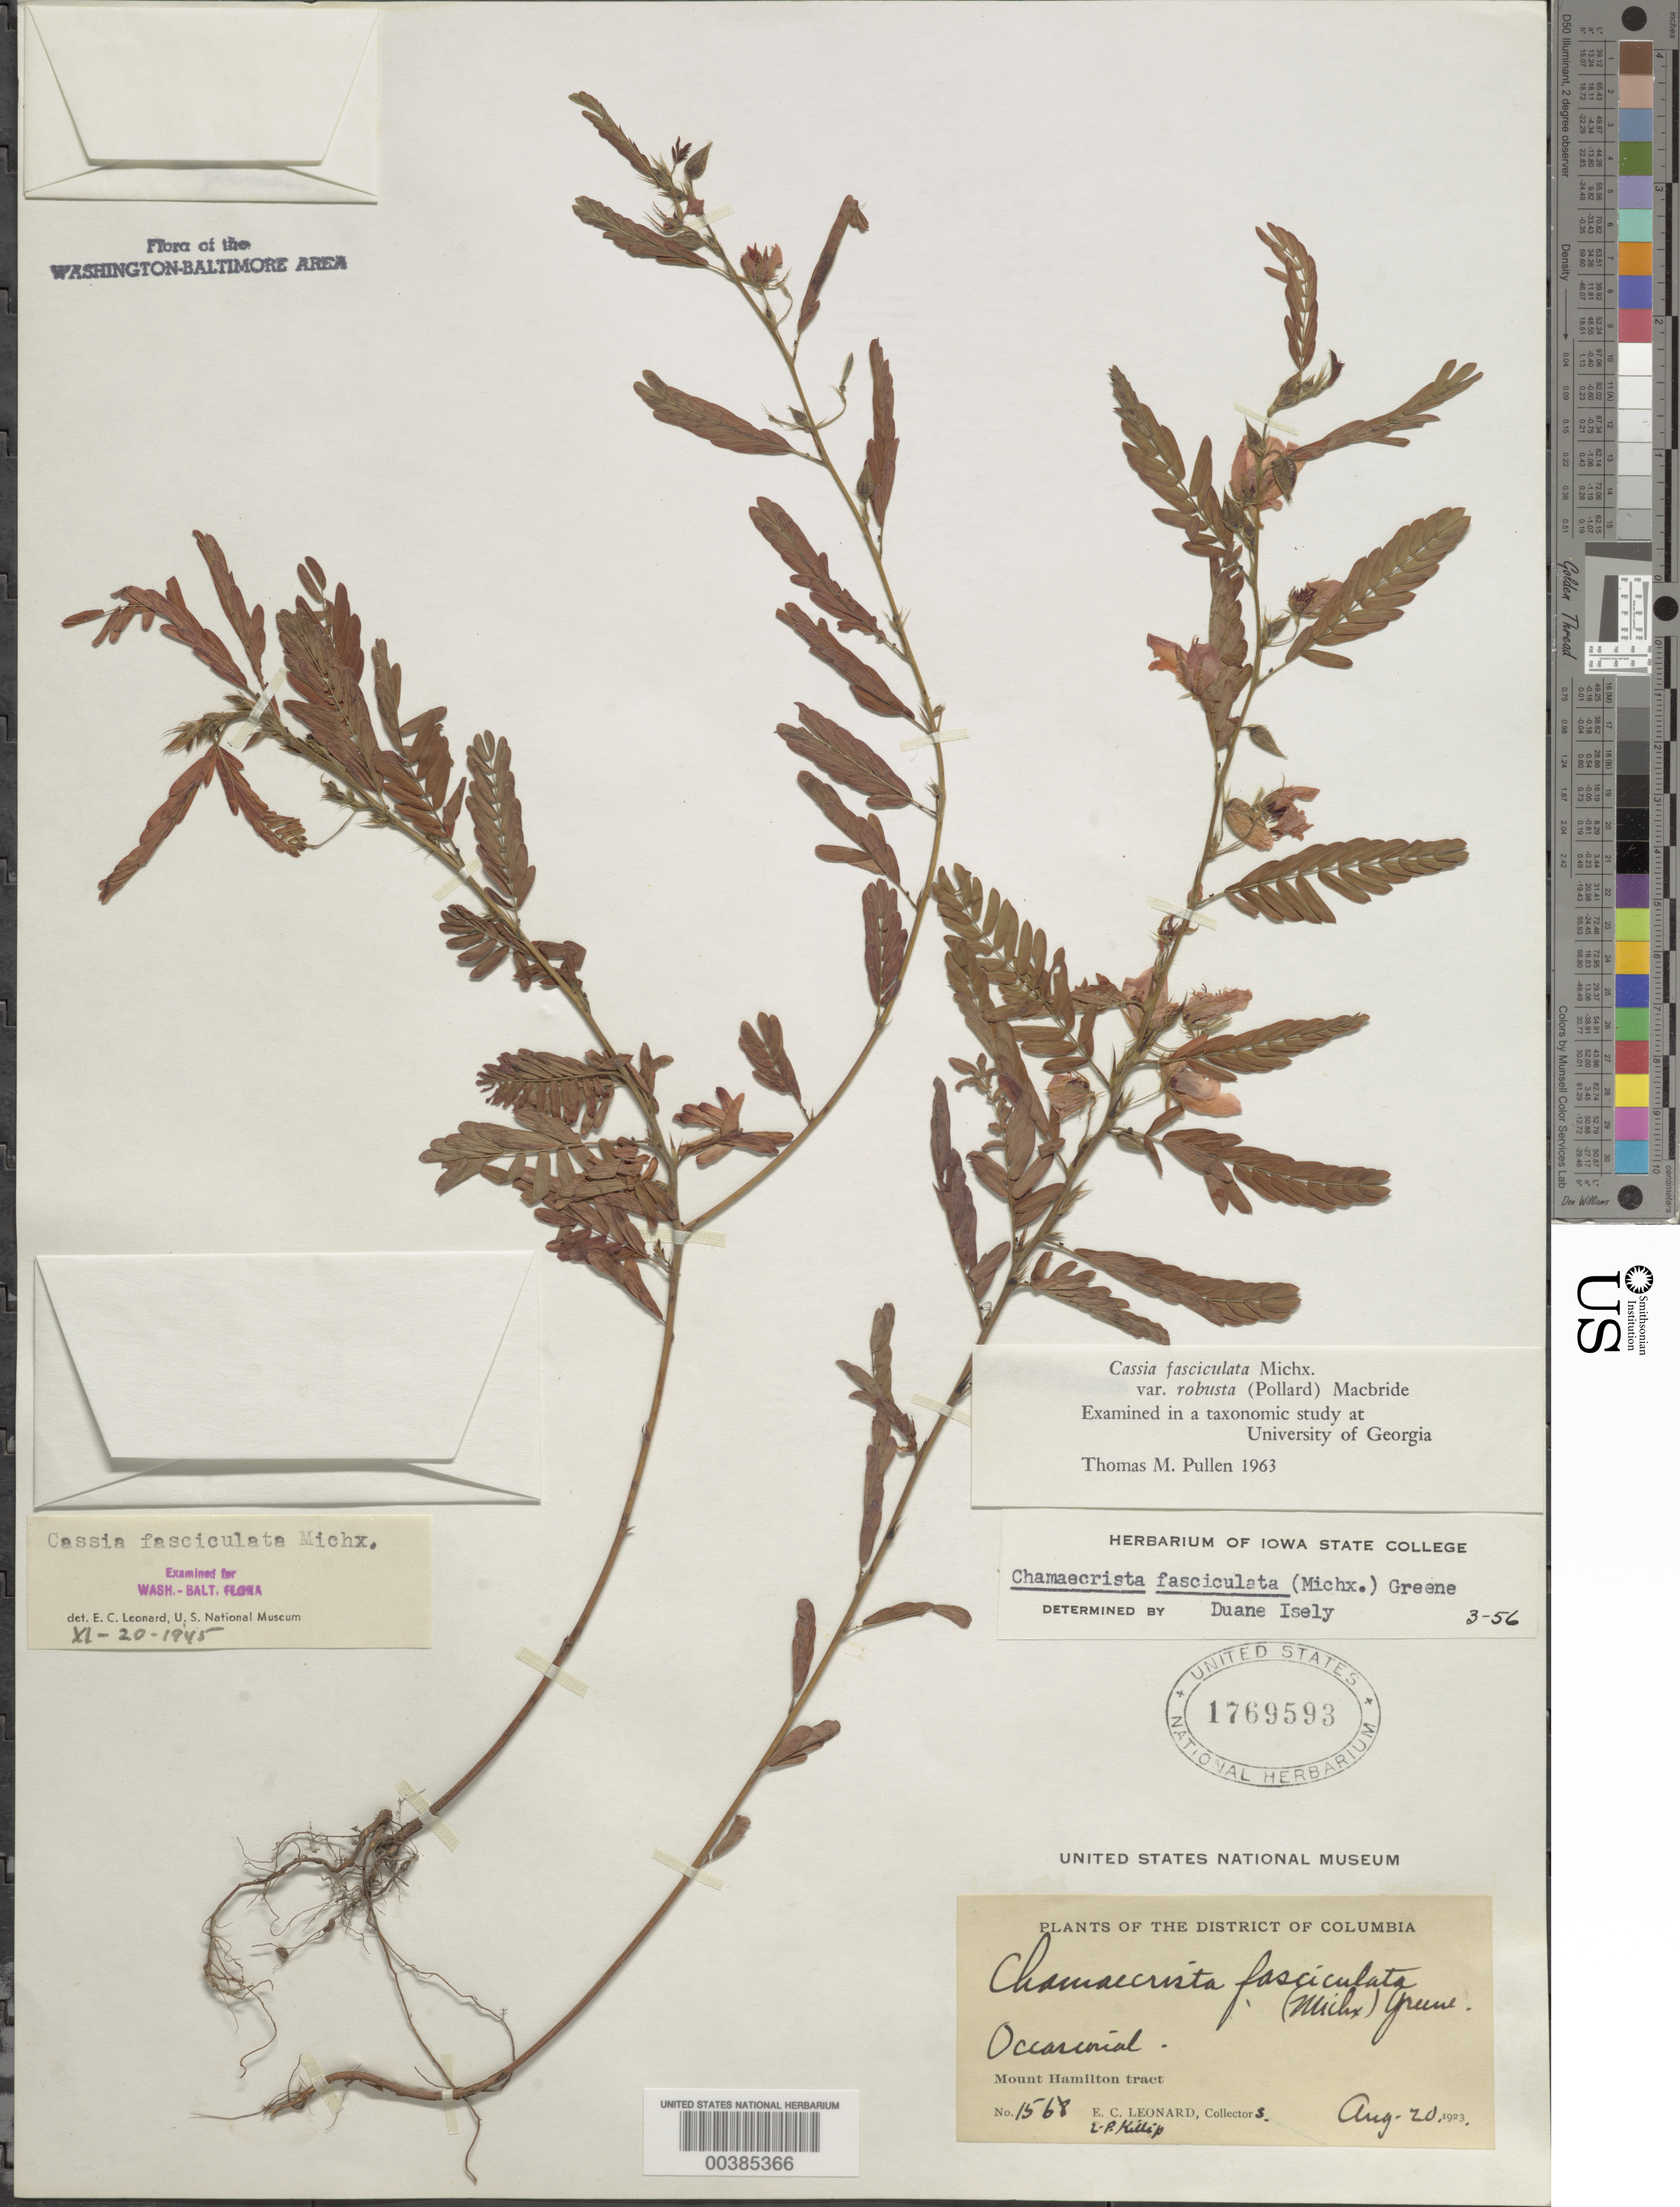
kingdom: Plantae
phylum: Tracheophyta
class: Magnoliopsida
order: Fabales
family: Fabaceae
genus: Chamaecrista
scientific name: Chamaecrista fasciculata var. robusta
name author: (Pollard) Moldenke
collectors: E. C. Leonard & E. P. Killip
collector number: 1568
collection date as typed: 20 Aug 1923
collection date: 1923-08-20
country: United States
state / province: District of Columbia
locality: Mount Hamilton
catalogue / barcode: US 1769593